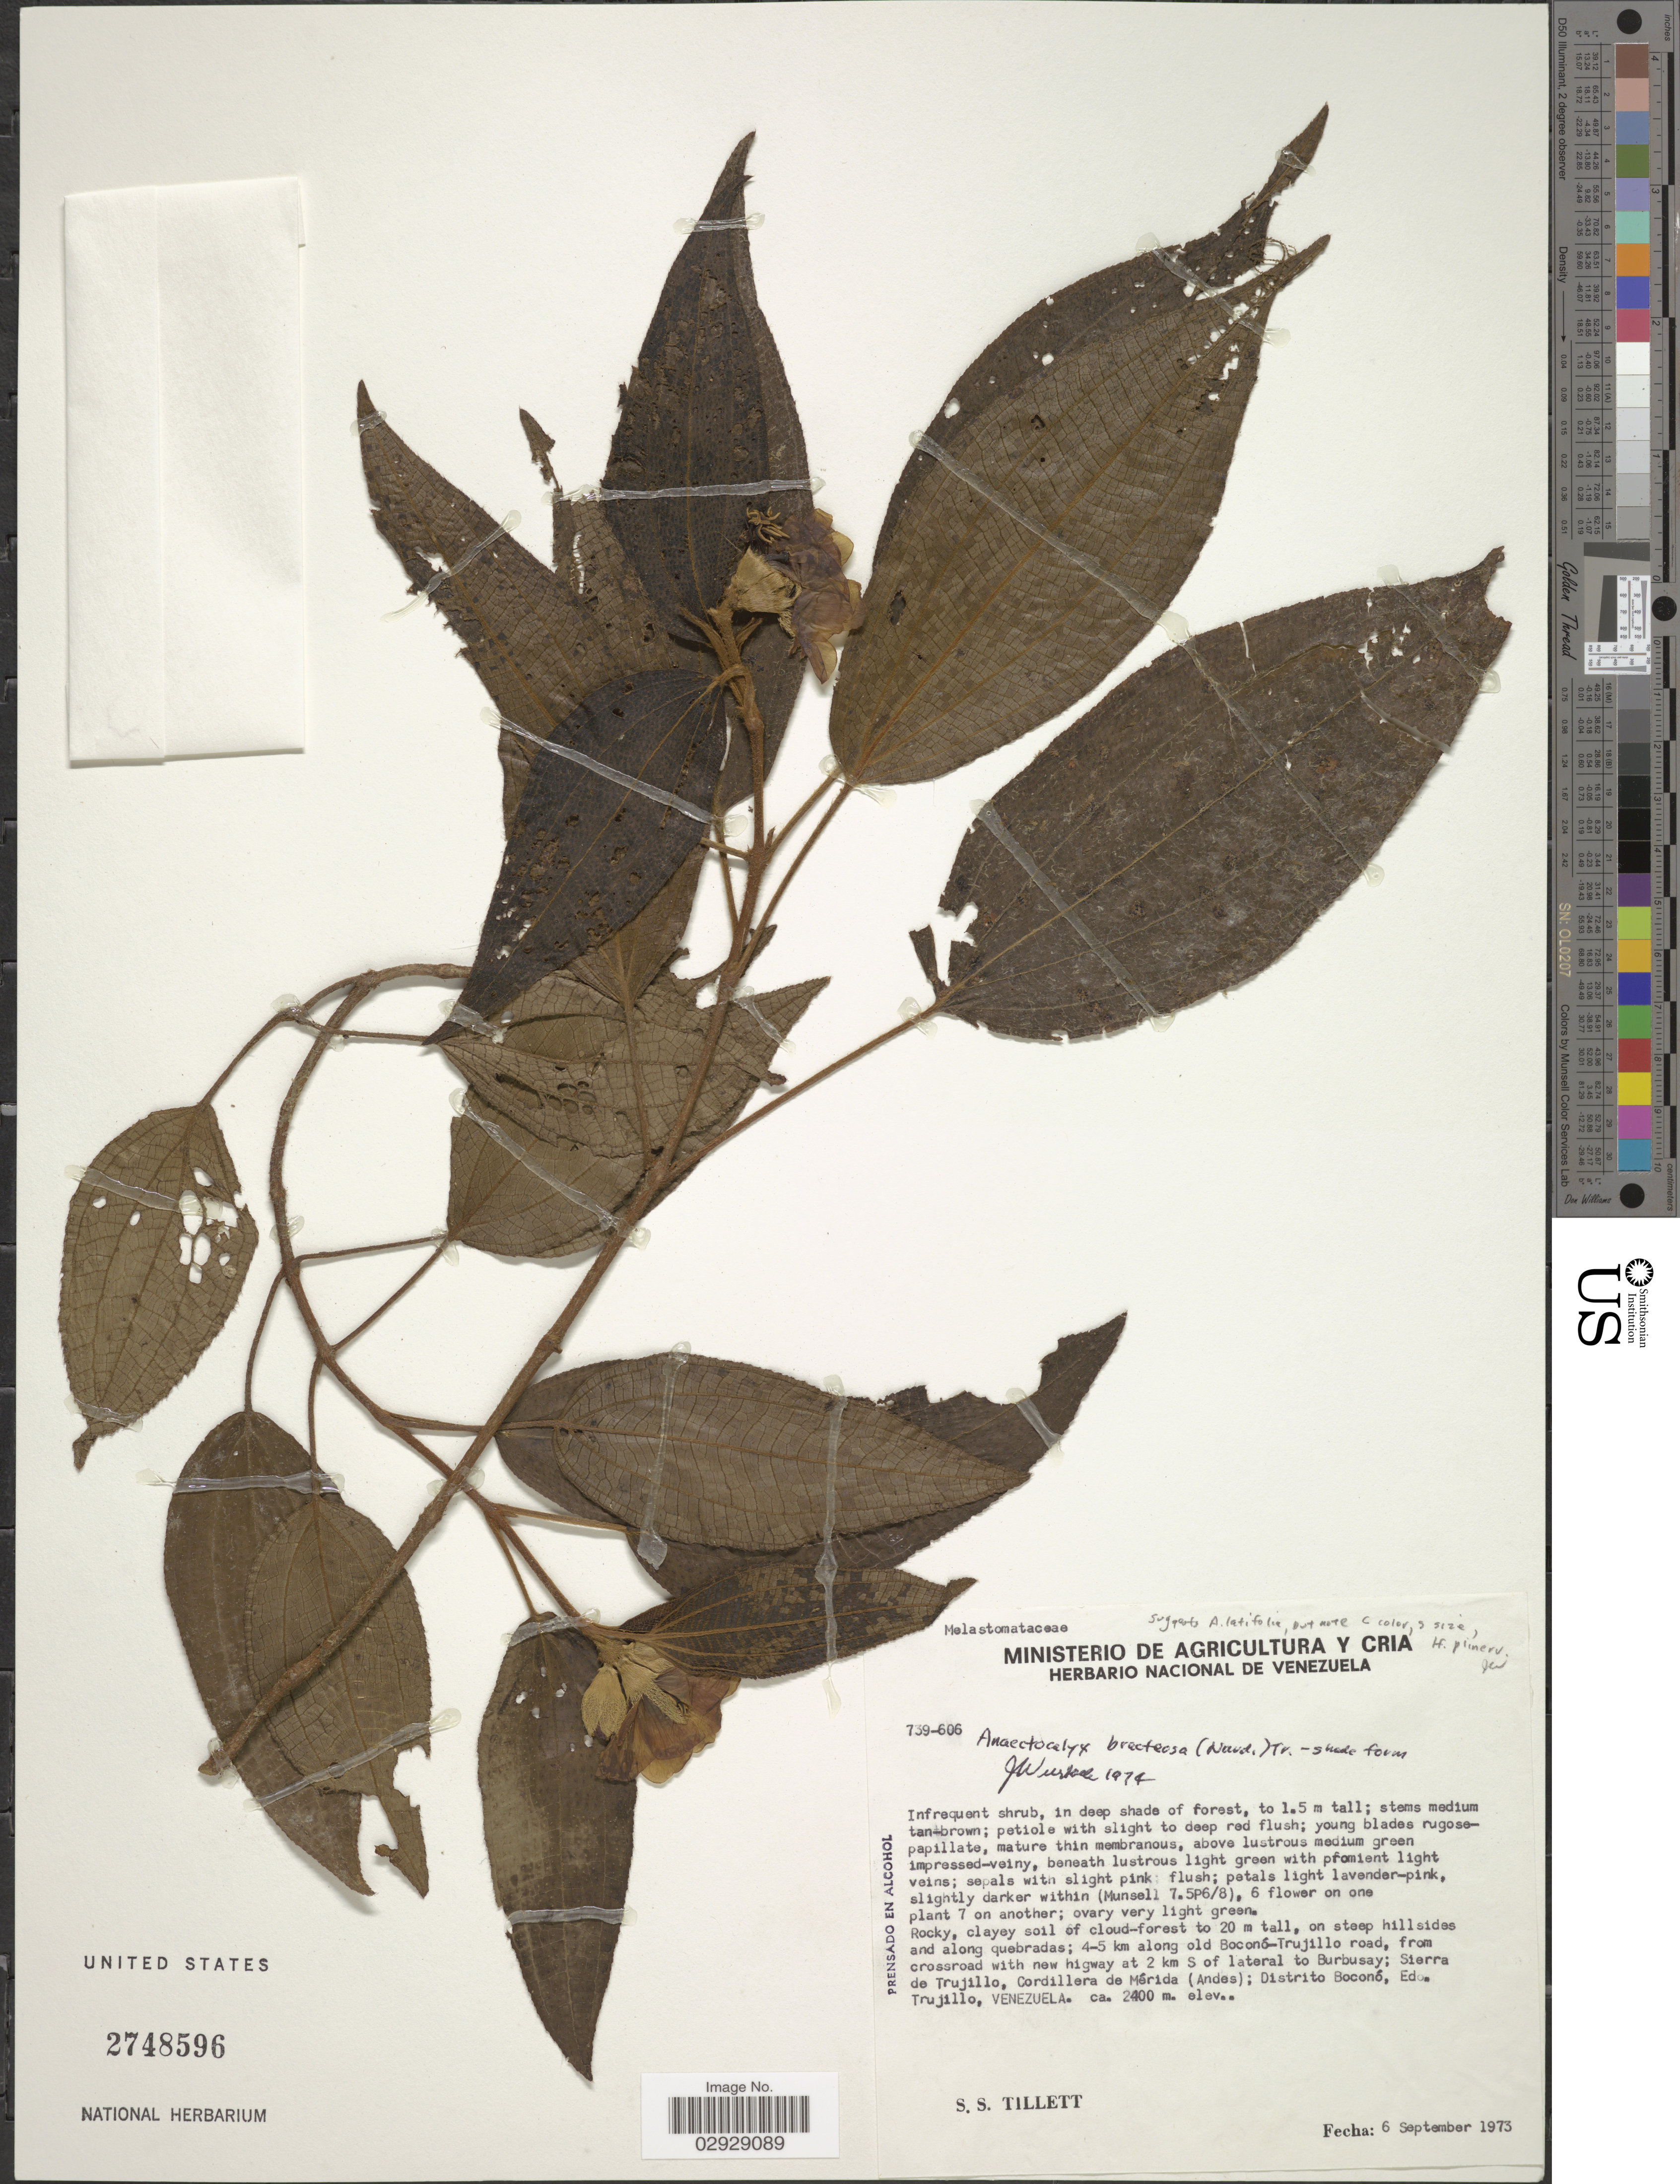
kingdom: Plantae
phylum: Tracheophyta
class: Magnoliopsida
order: Myrtales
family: Melastomataceae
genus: Anaectocalyx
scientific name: Anaectocalyx bracteosa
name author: (Naudin) Triana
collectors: S. S. Tillett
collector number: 739-606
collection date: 1973-09-06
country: Venezuela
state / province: Trujillo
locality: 4-5 km along old Boconó-Trujillo road, from crossroad with new highway at 2 km S of lateral to Burbusay; Sierra de Trujillo, Cordillera de Mérida (Andes); Distrito Boconó.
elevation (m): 2400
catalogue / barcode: US 2748596